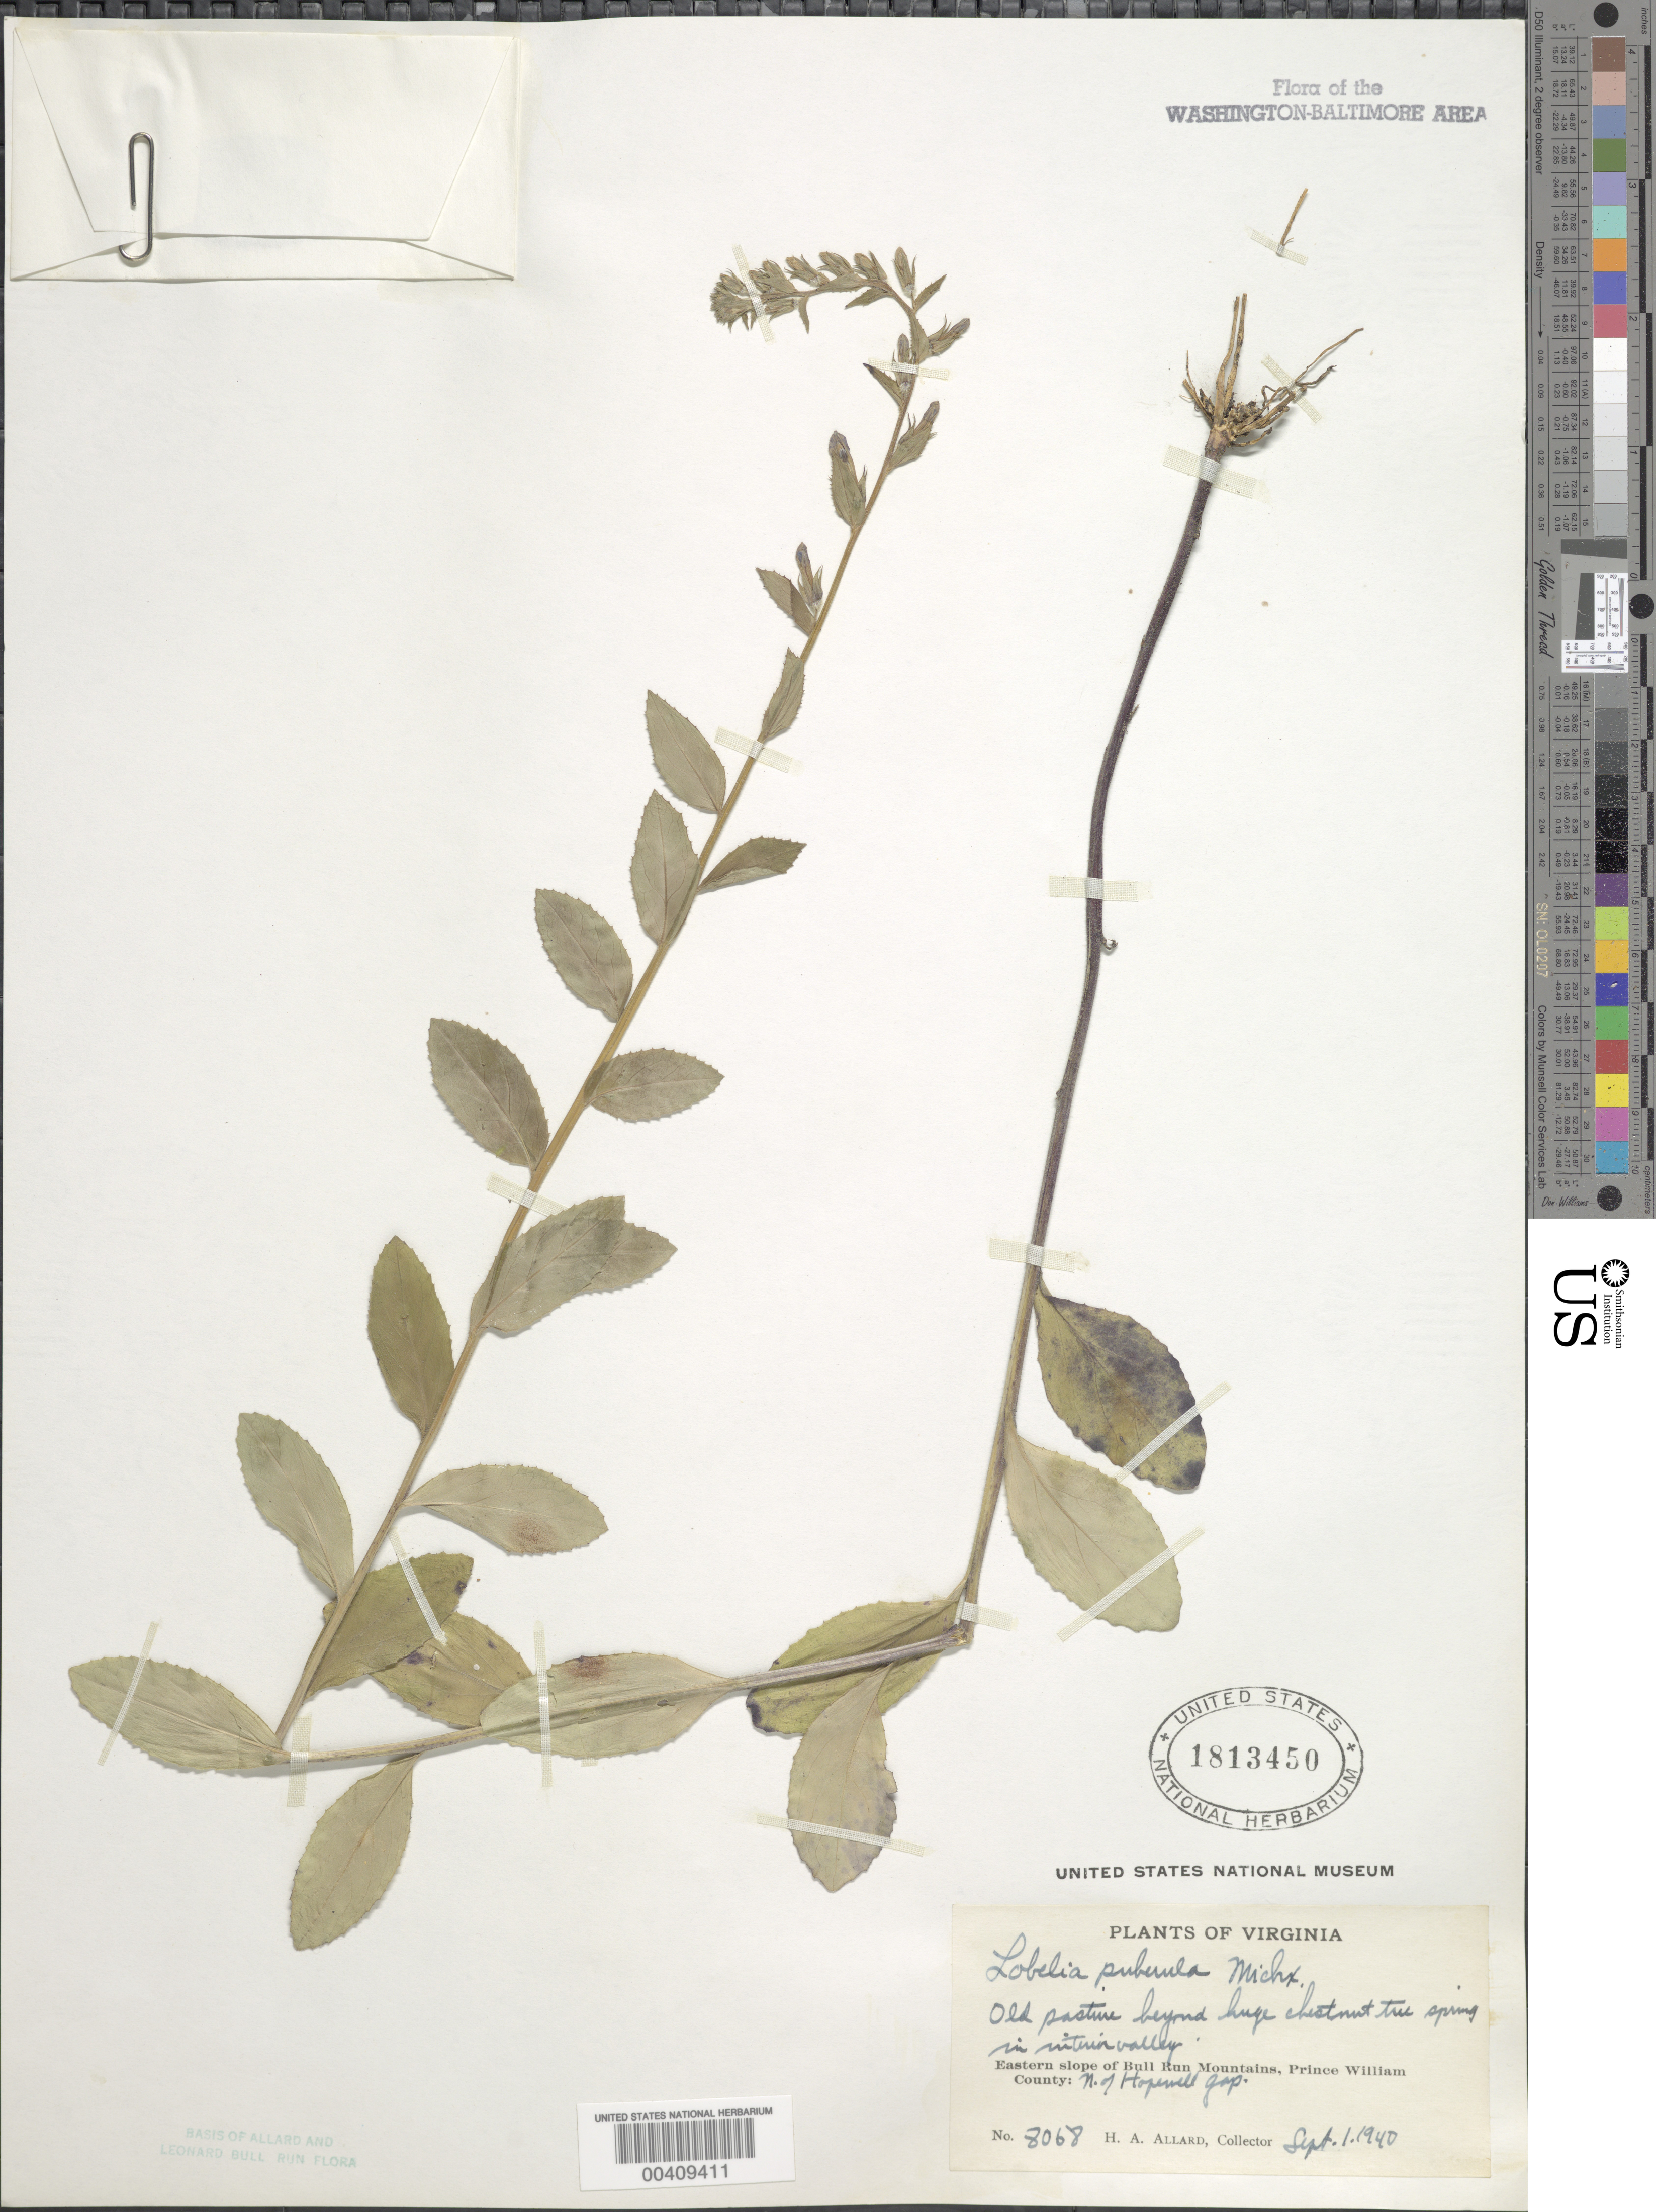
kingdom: Plantae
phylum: Tracheophyta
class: Magnoliopsida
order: Asterales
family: Campanulaceae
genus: Lobelia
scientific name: Lobelia puberula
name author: Michx.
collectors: H. A. Allard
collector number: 8068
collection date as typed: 01 Sep 1940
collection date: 1940-09-01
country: United States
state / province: Virginia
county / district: Prince William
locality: East of Bull Run Mountains, north of Hopewell Gap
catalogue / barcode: US 1813450